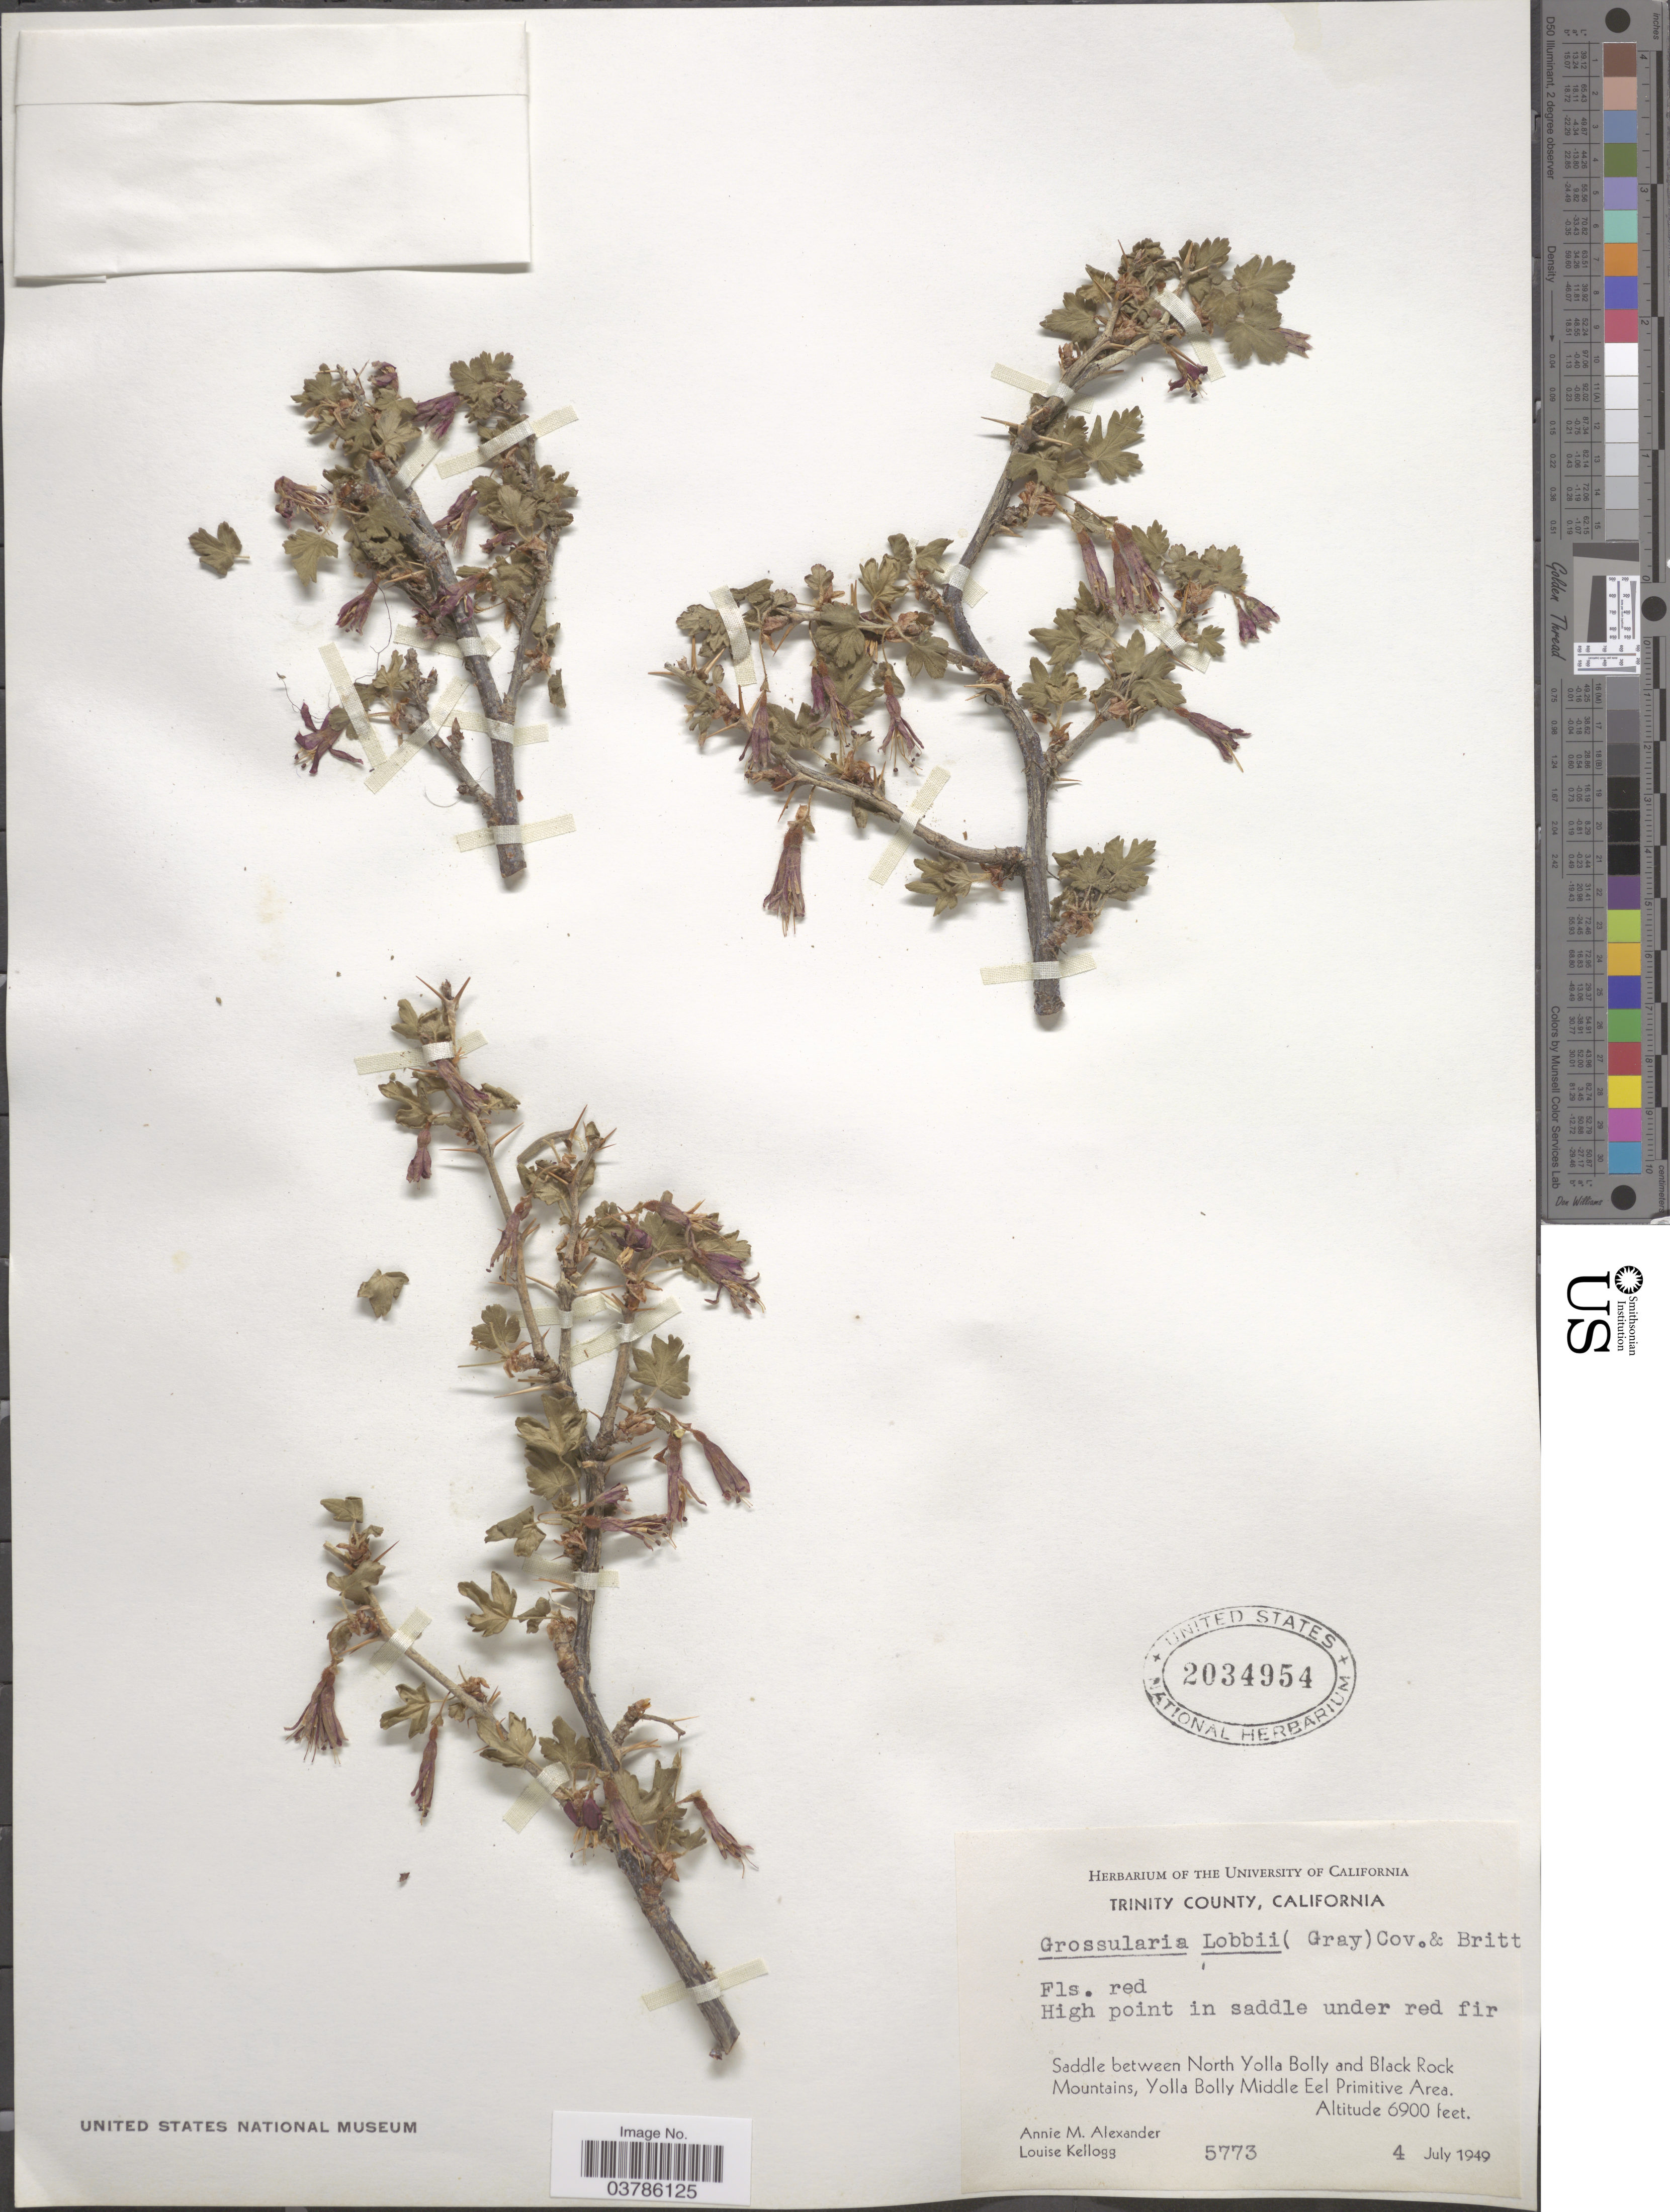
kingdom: Plantae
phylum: Tracheophyta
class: Magnoliopsida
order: Saxifragales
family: Grossulariaceae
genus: Ribes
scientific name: Ribes lobbii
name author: A. Gray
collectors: A. M. Alexander & L. Kellogg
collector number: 5773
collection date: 1949-07-04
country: United States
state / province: California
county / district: Trinity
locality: Trinity County. High point in saddle under red fir. Saddle between North Yolla Bolly and Black Rock Mountains, Yolla Bolly Middle Eel Primitive Area.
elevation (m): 2103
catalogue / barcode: US 2034954